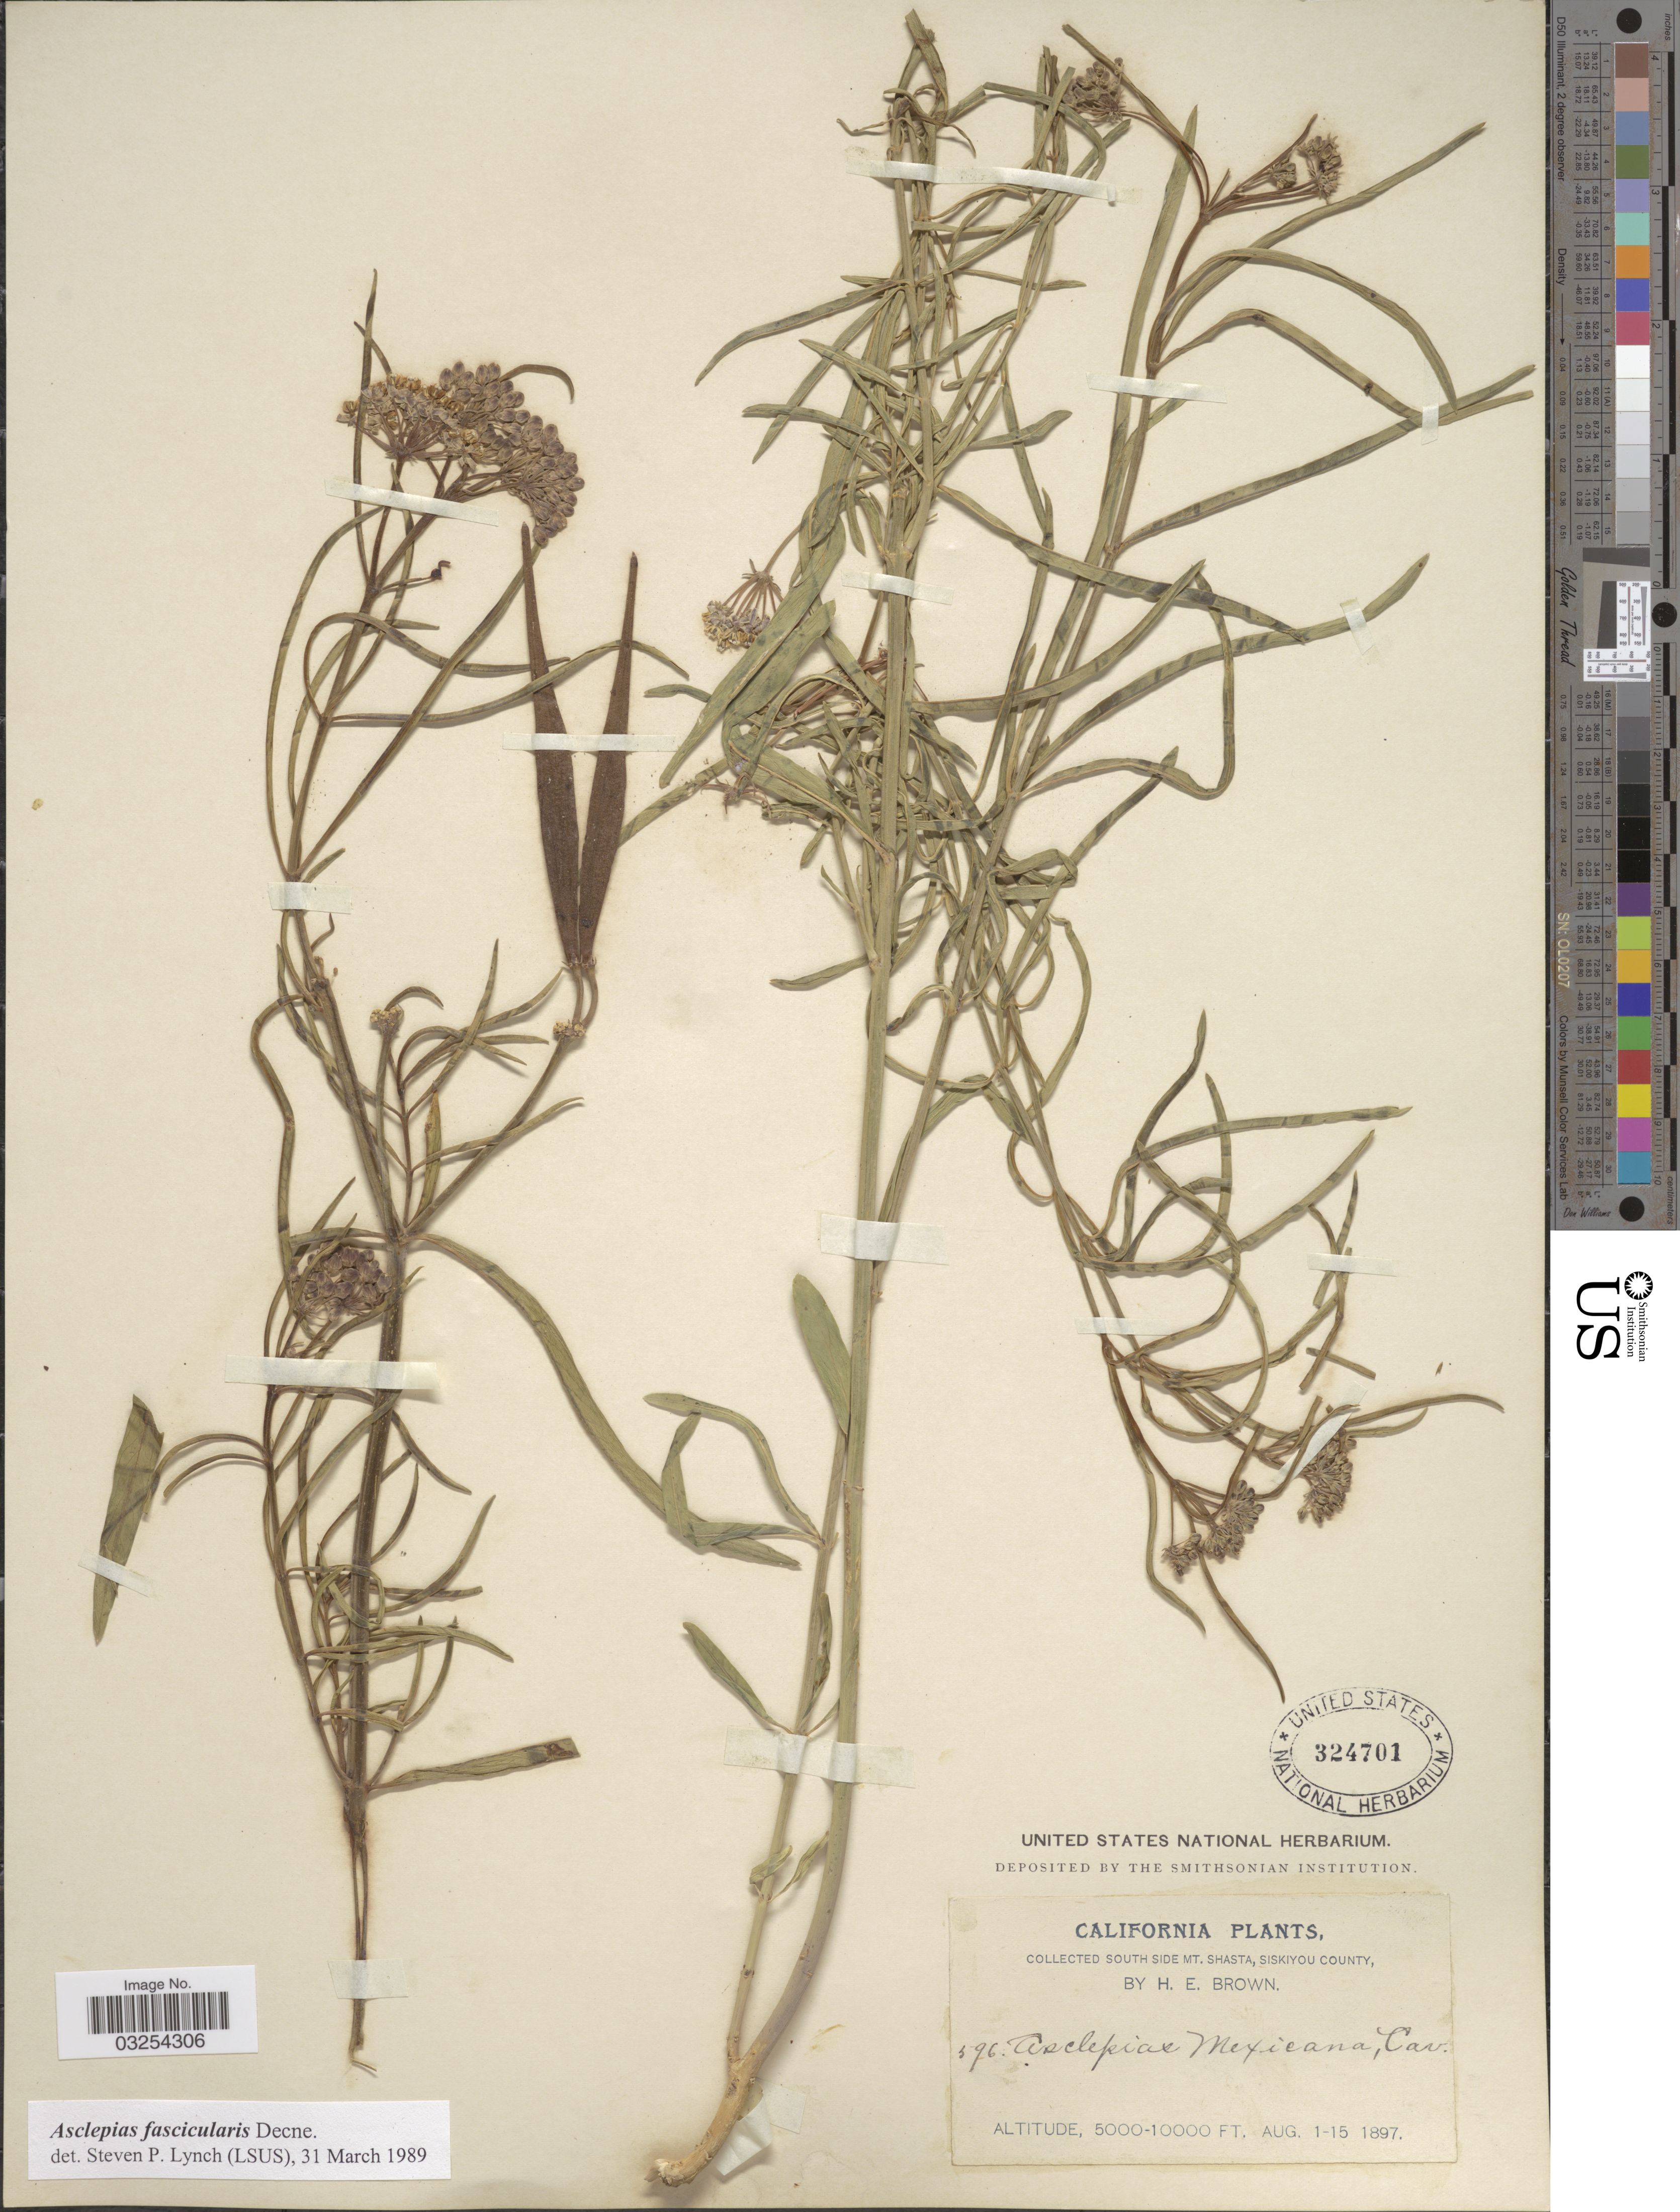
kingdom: Plantae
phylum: Tracheophyta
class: Magnoliopsida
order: Gentianales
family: Apocynaceae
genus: Asclepias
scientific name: Asclepias fascicularis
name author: Decne.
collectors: H. E. Brown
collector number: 596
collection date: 1897-08-01/1897-08-15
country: United States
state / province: California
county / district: Siskiyou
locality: South side Mt. Shasta, Siskiyou County.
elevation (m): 1524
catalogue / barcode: US 324701